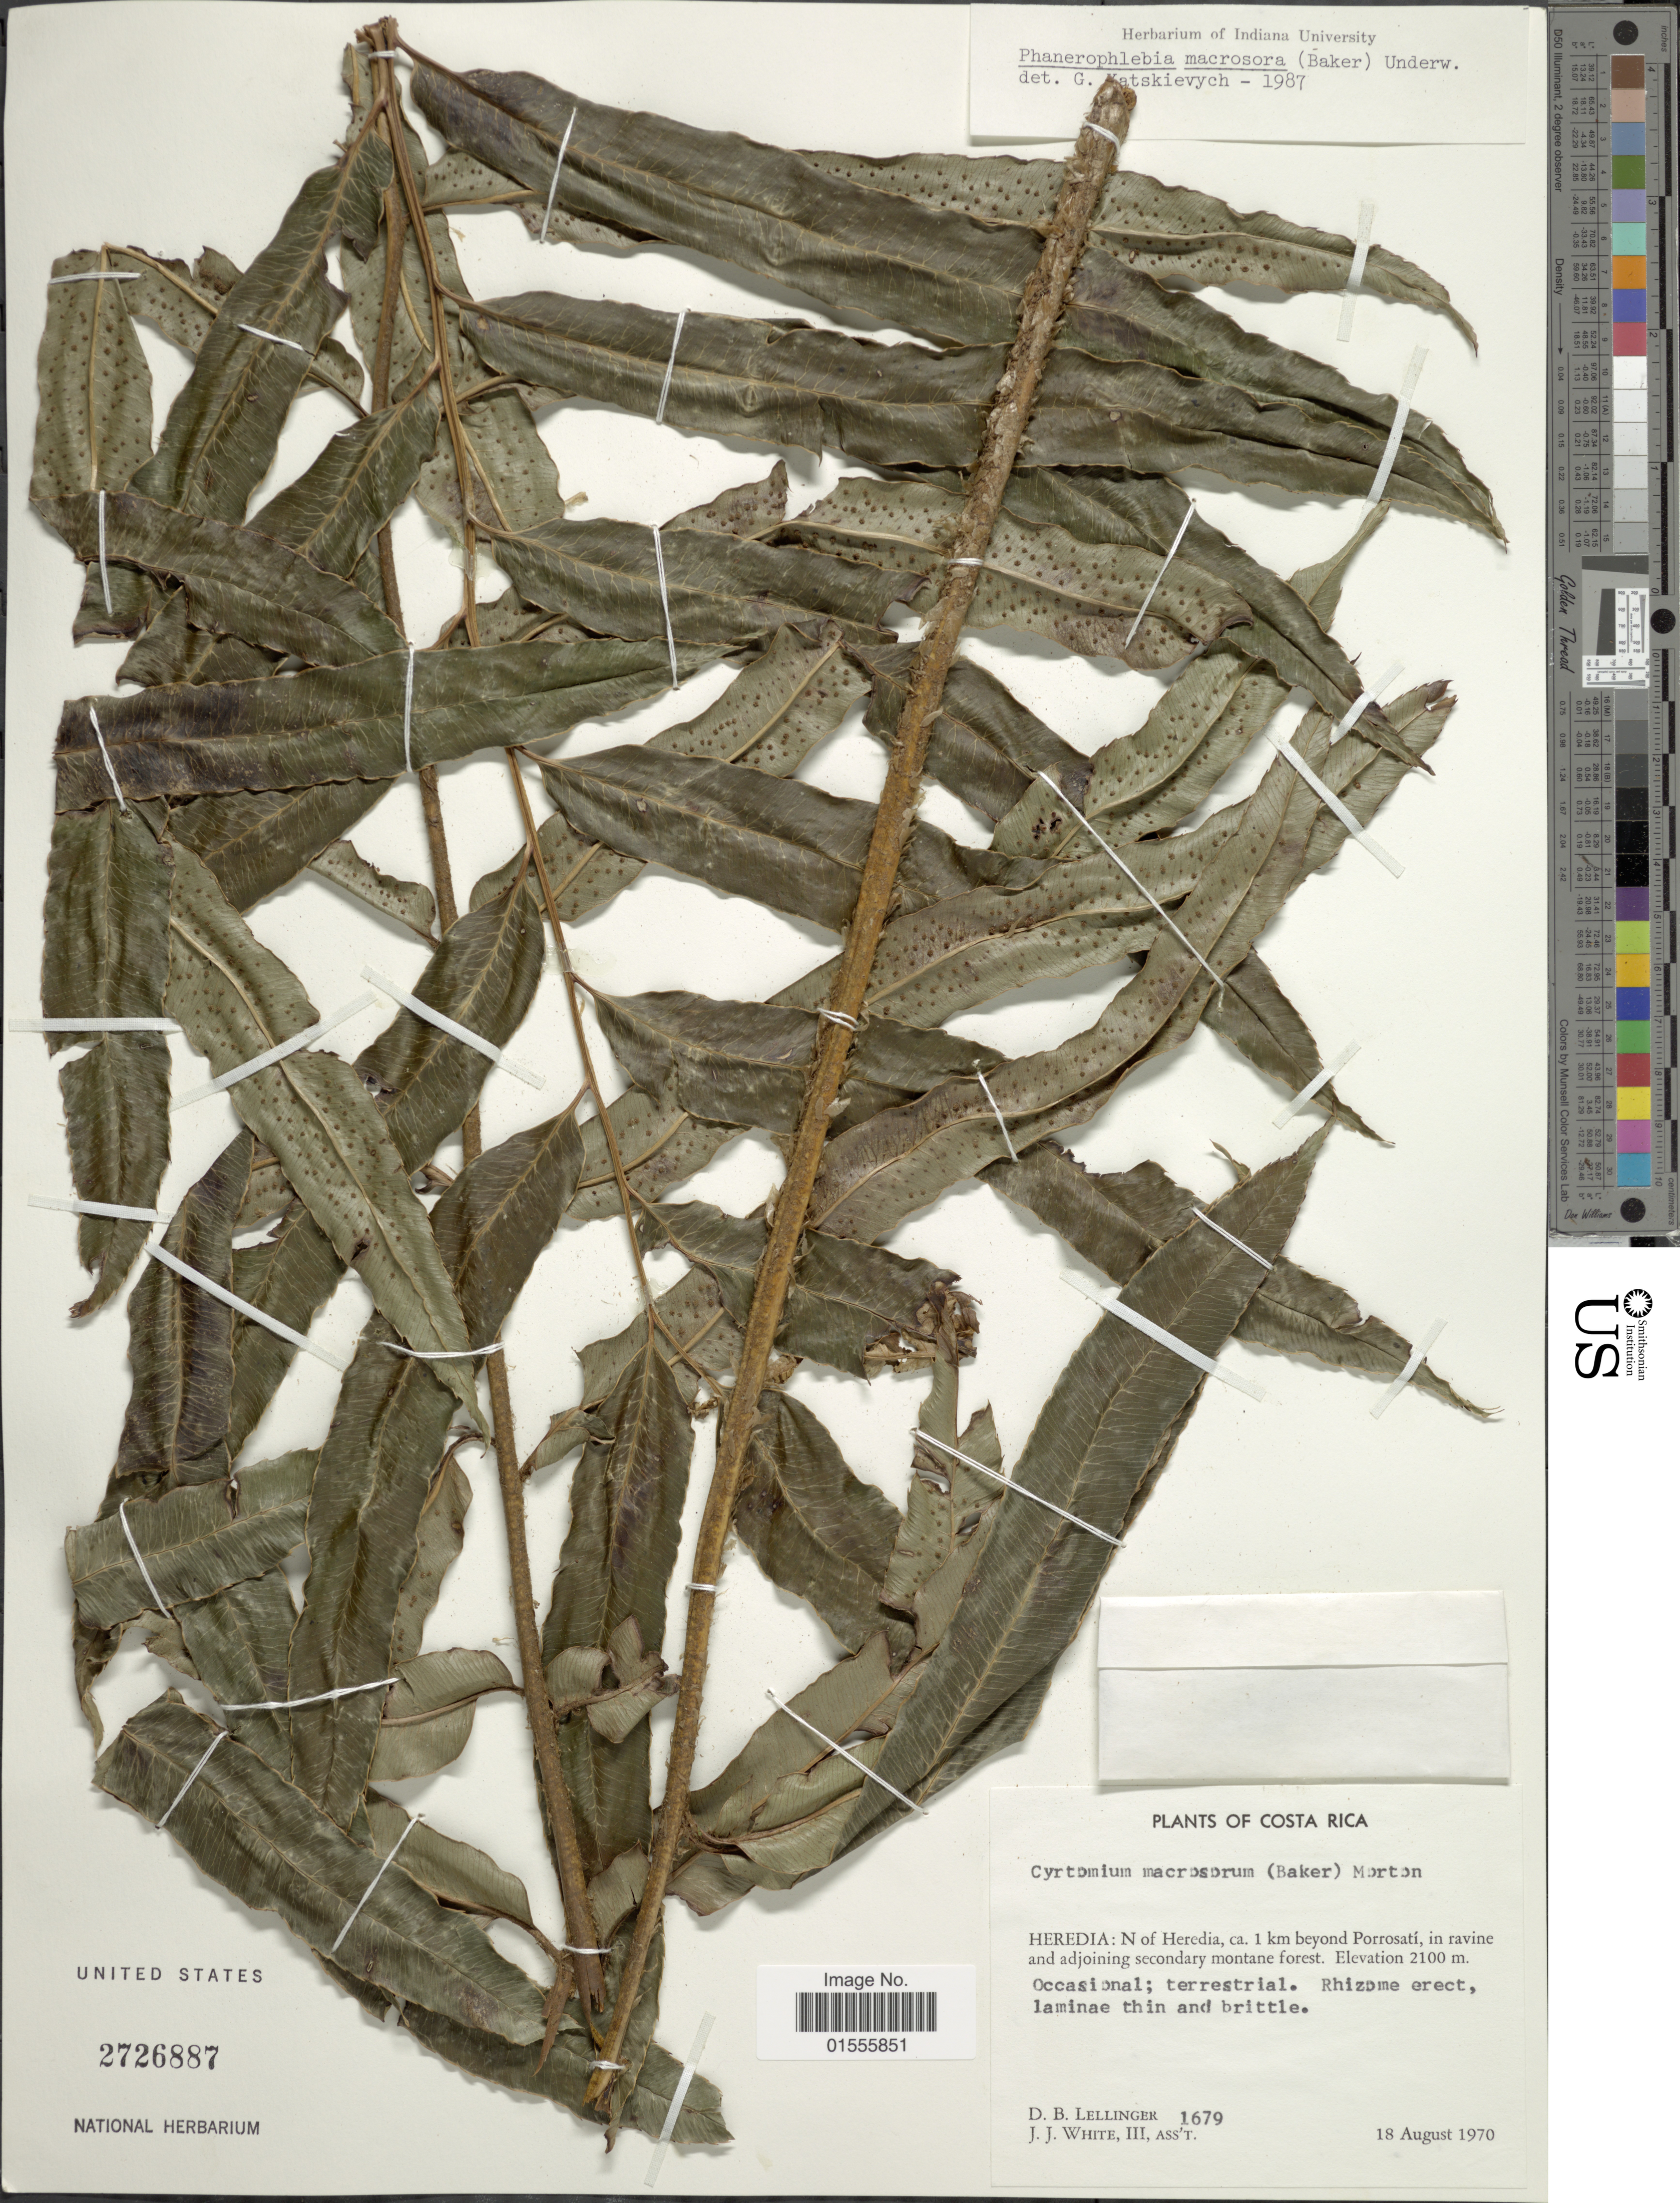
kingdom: Plantae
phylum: Tracheophyta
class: Polypodiopsida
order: Polypodiales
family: Dryopteridaceae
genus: Phanerophlebia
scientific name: Phanerophlebia macrosora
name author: (Baker) Underw.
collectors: D. B. Lellinger & J. J. White III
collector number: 1679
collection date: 1970-08-18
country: Costa Rica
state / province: Heredia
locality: N of Heredia, ca. 1 km beyond Porrosatí, in ravine and adjoining montane forest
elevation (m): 2100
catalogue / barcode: US 2726887